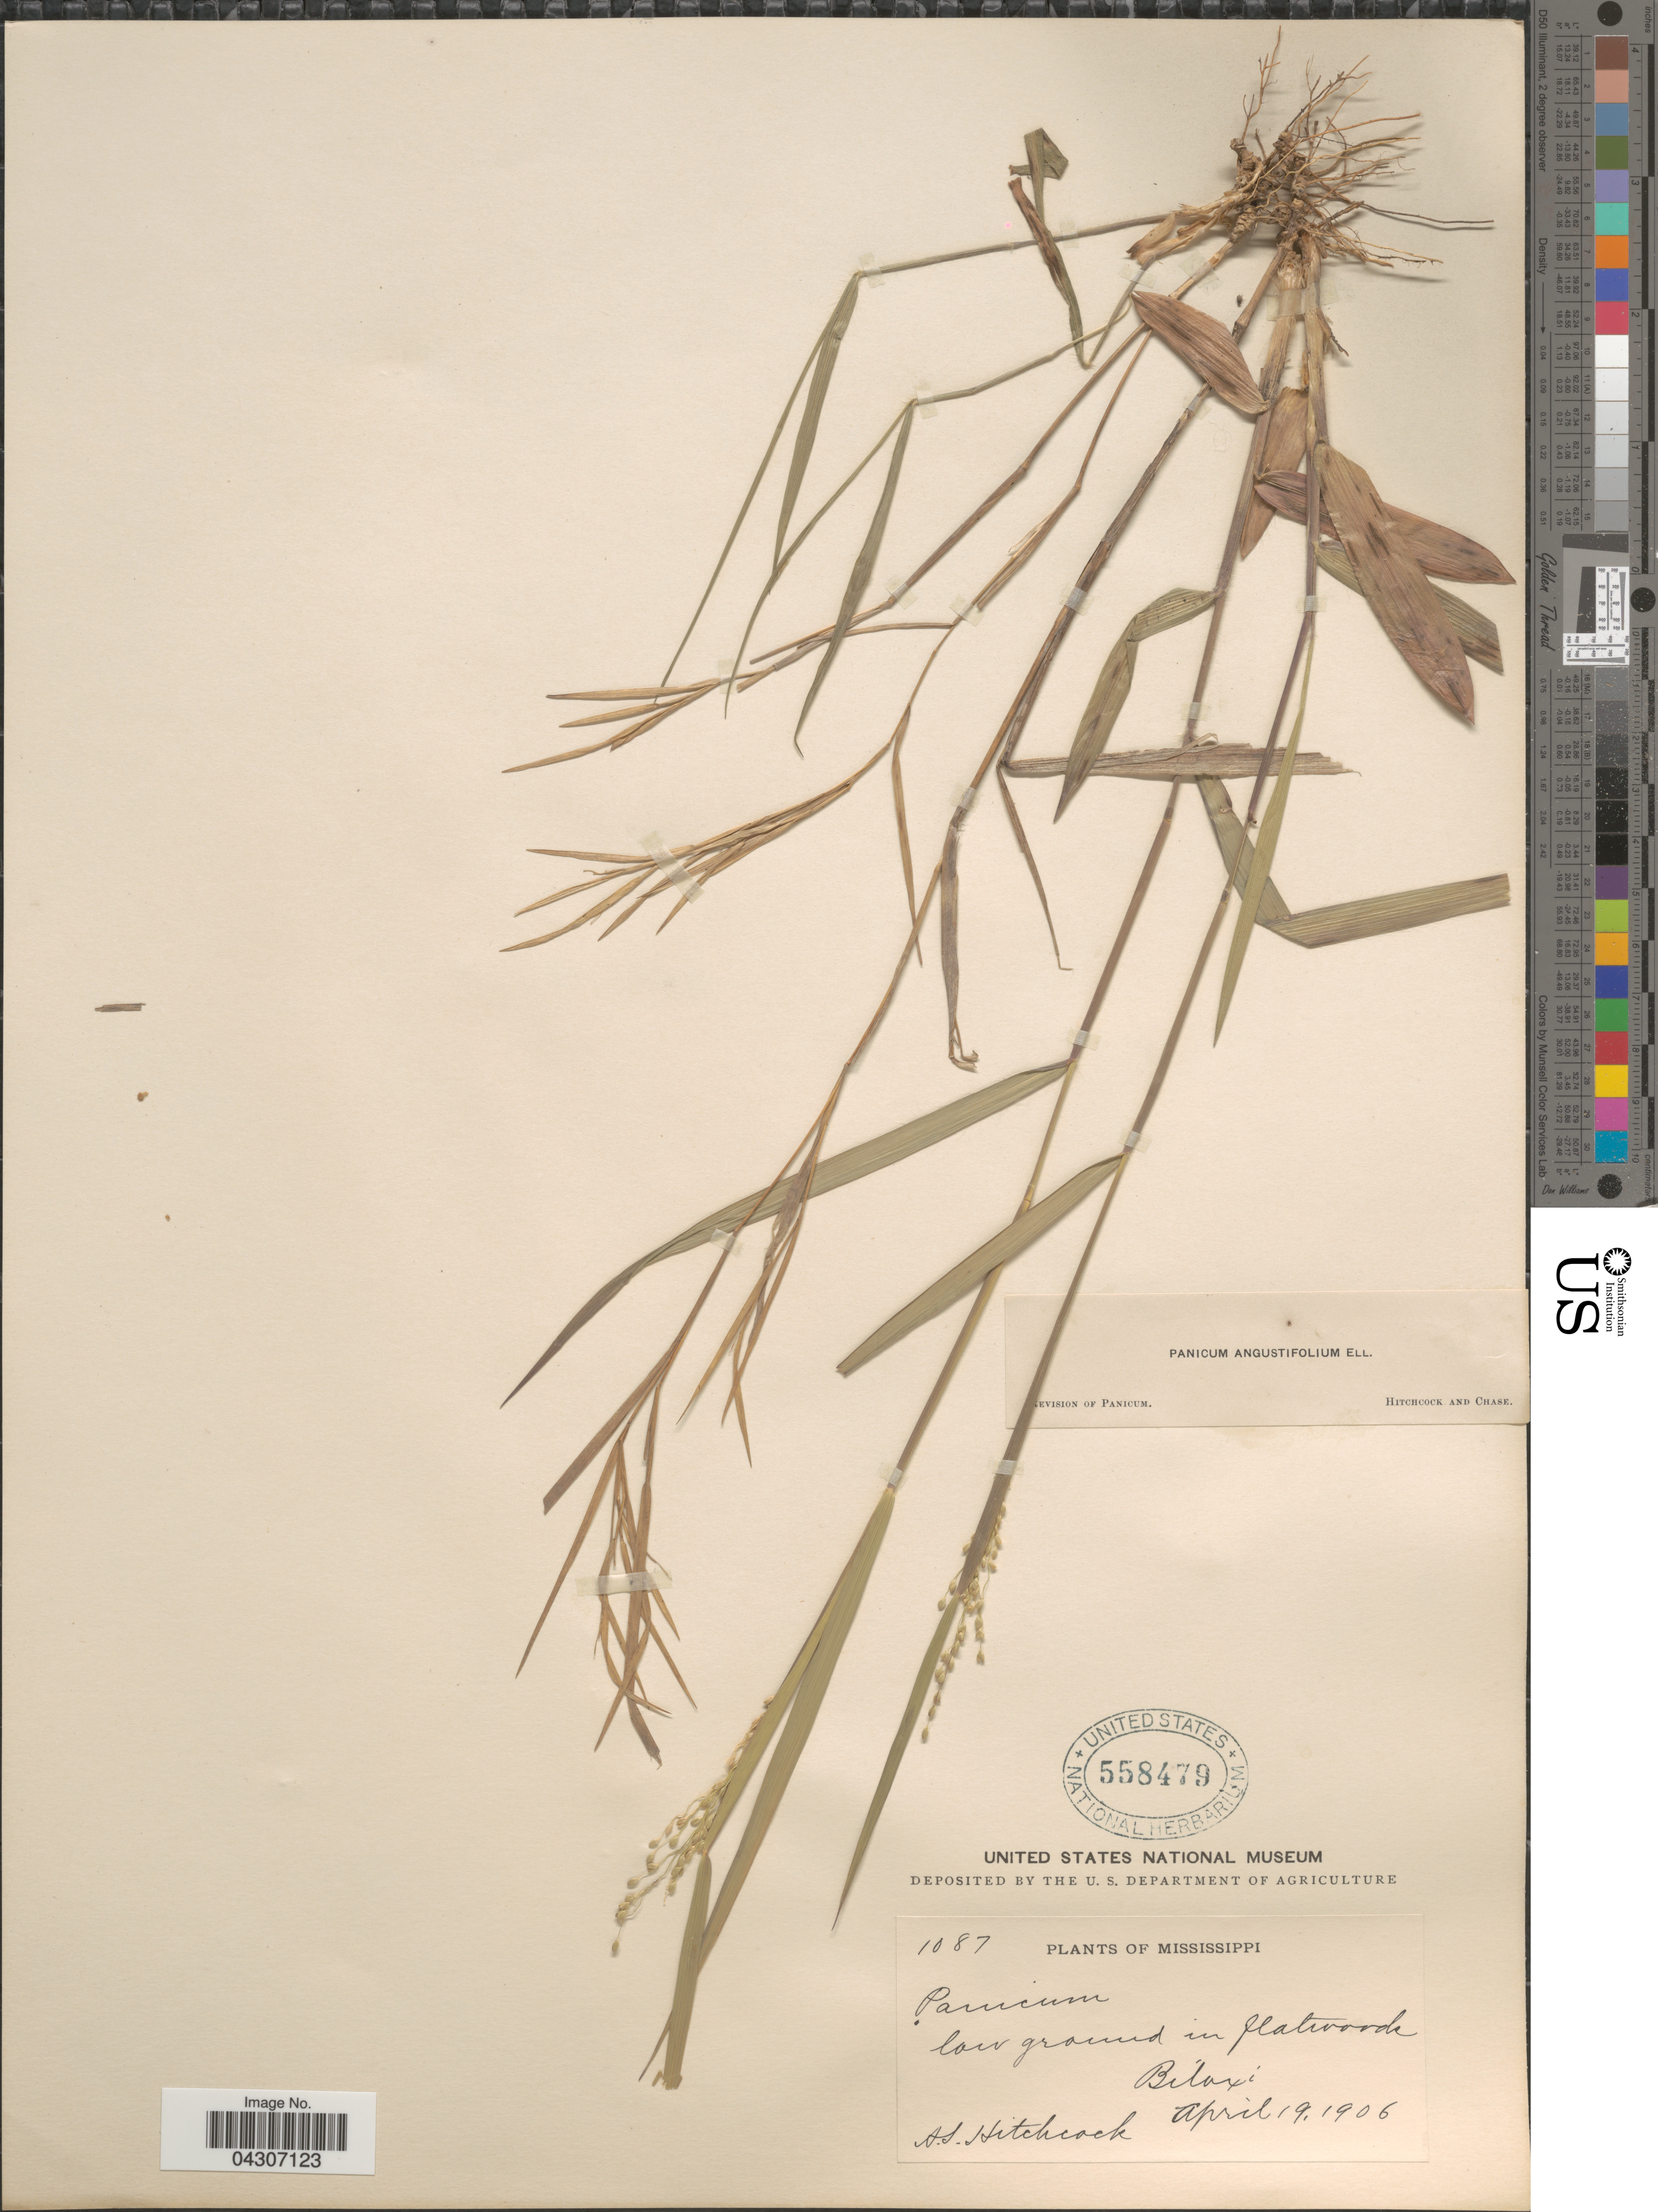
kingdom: Plantae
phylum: Tracheophyta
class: Liliopsida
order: Poales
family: Poaceae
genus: Dichanthelium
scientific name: Dichanthelium aciculare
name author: (Desv. ex Poir.) Gould & C.A. Clark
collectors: A. S. Hitchcock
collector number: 1087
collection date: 1906-04-19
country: United States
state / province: Mississippi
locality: Low ground in flatwoods Biloxi.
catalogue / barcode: US 558479